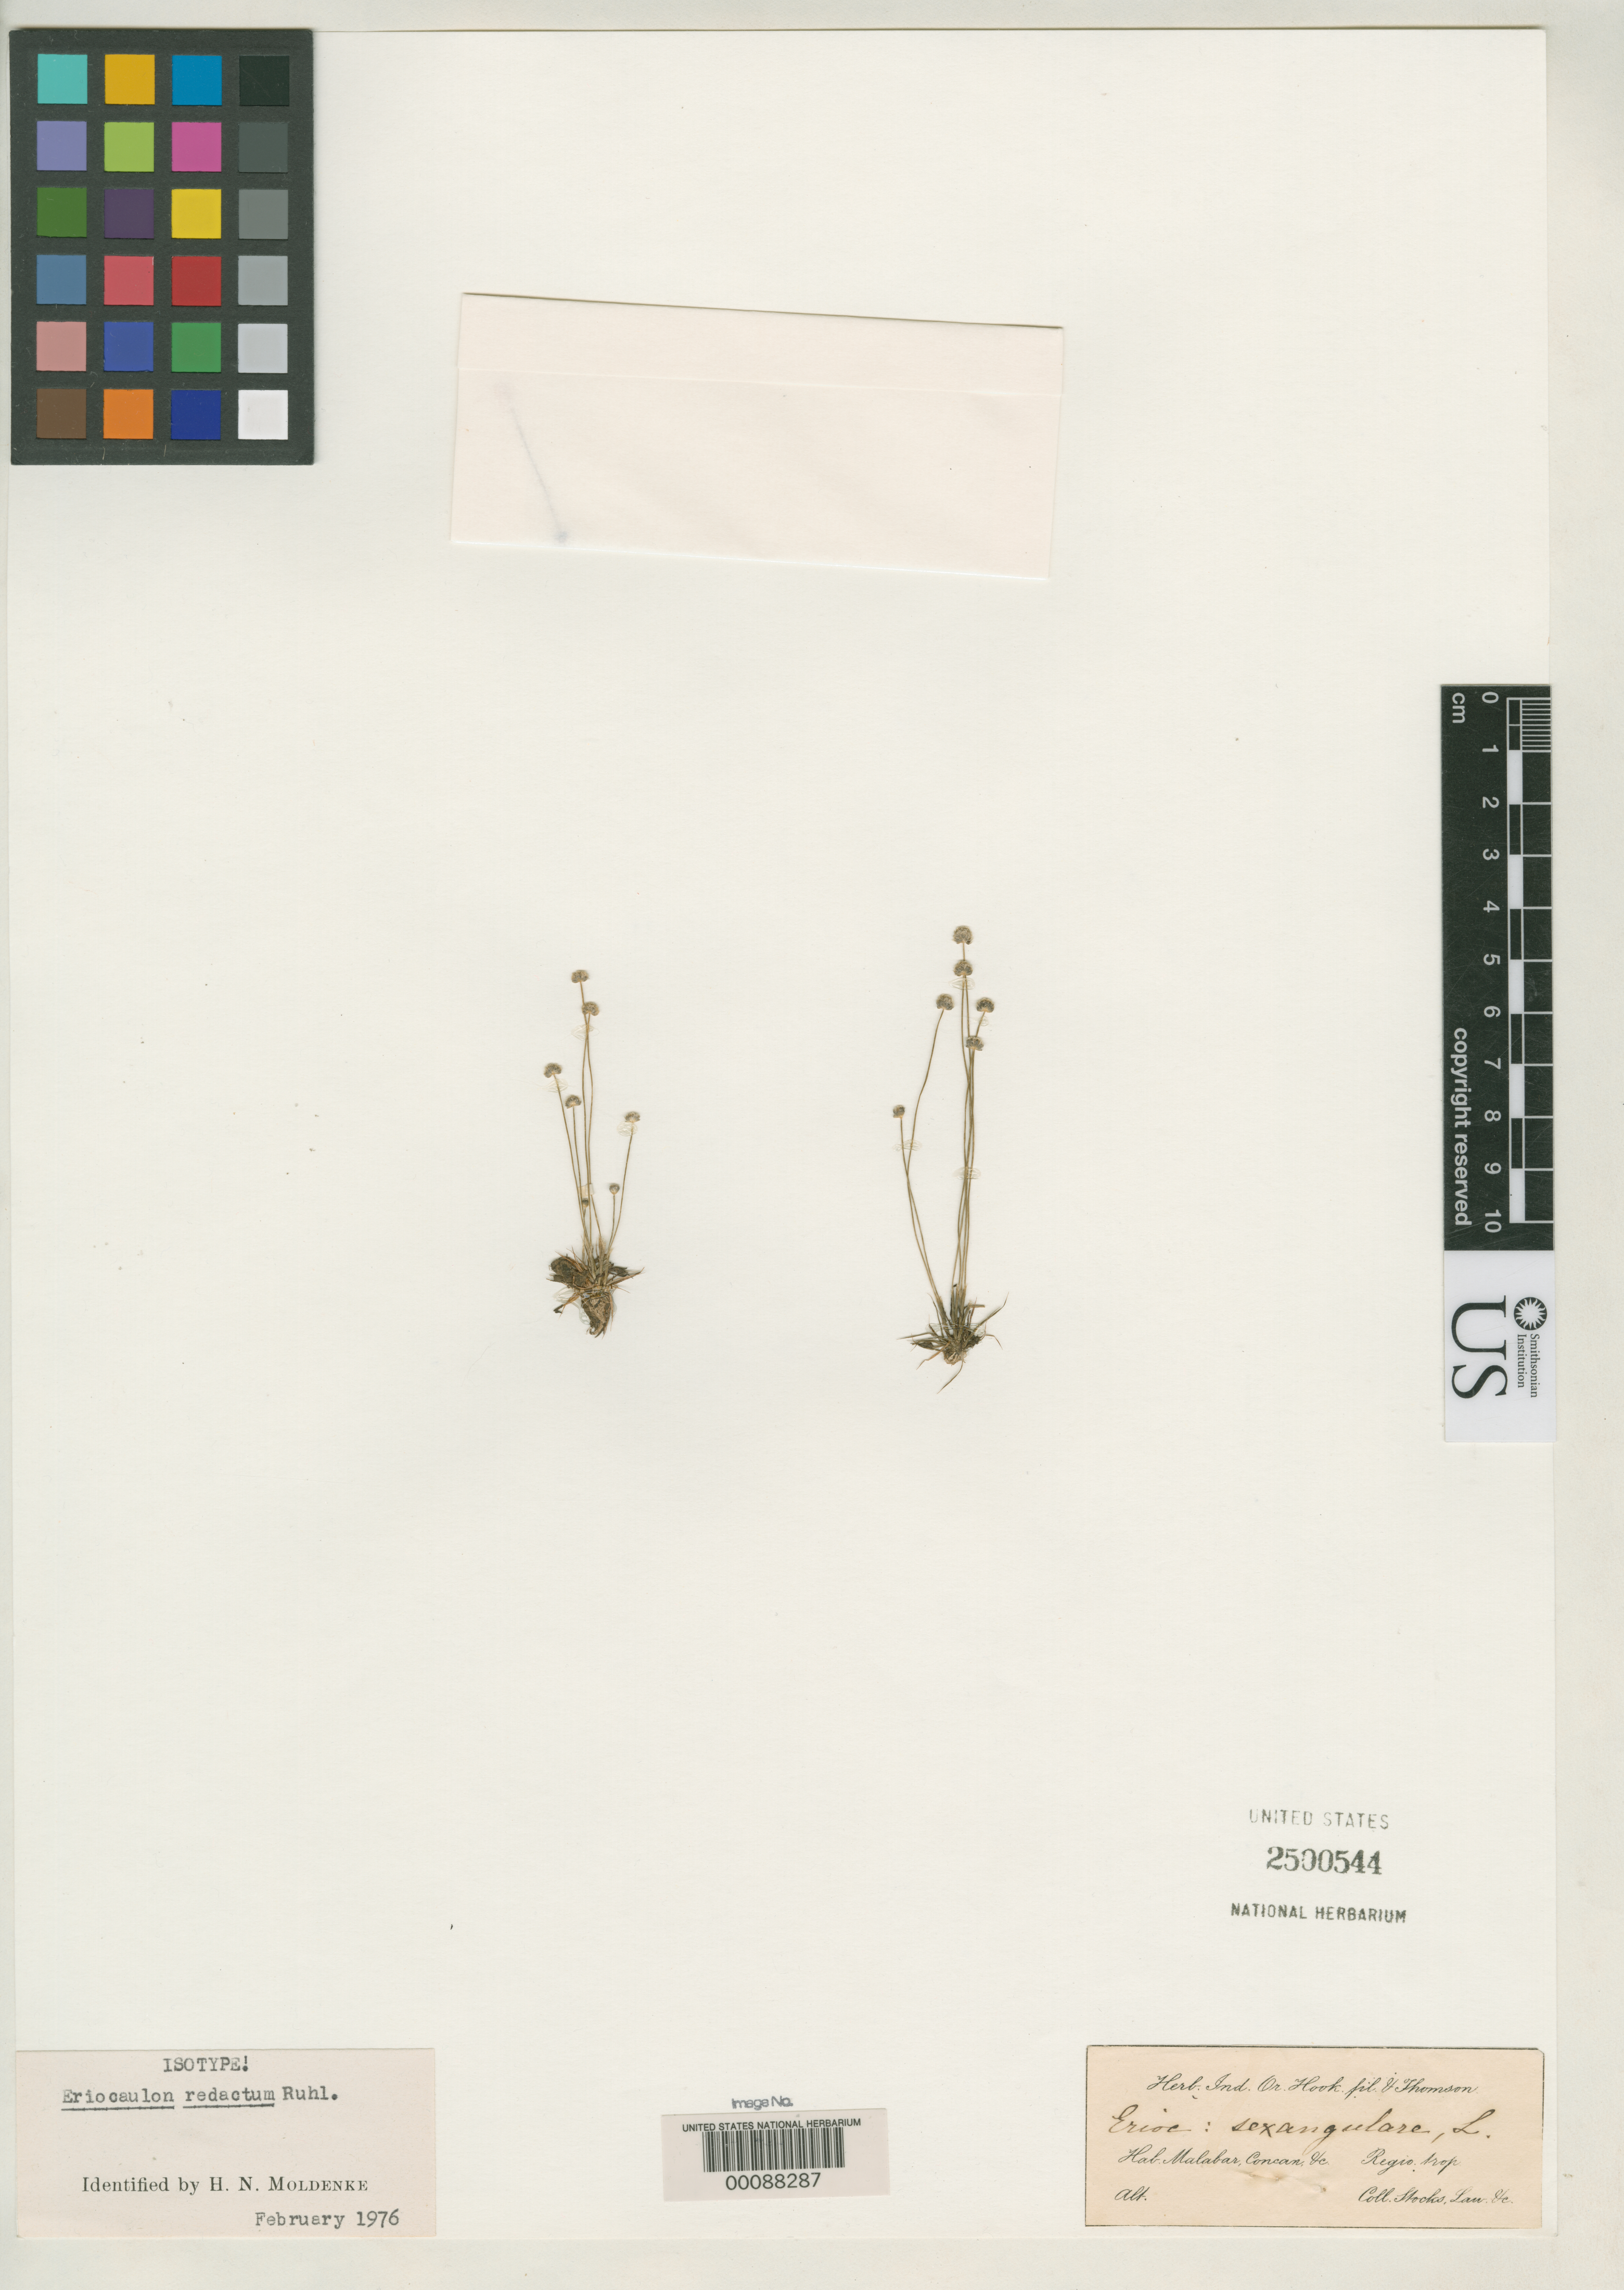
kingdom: Plantae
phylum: Tracheophyta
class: Liliopsida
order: Poales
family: Eriocaulaceae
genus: Eriocaulon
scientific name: Eriocaulon redactum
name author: Ruhland in Engl.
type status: Isotype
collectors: J. Stocks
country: India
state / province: Kerala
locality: Malabar, Concan.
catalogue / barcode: US 2500544